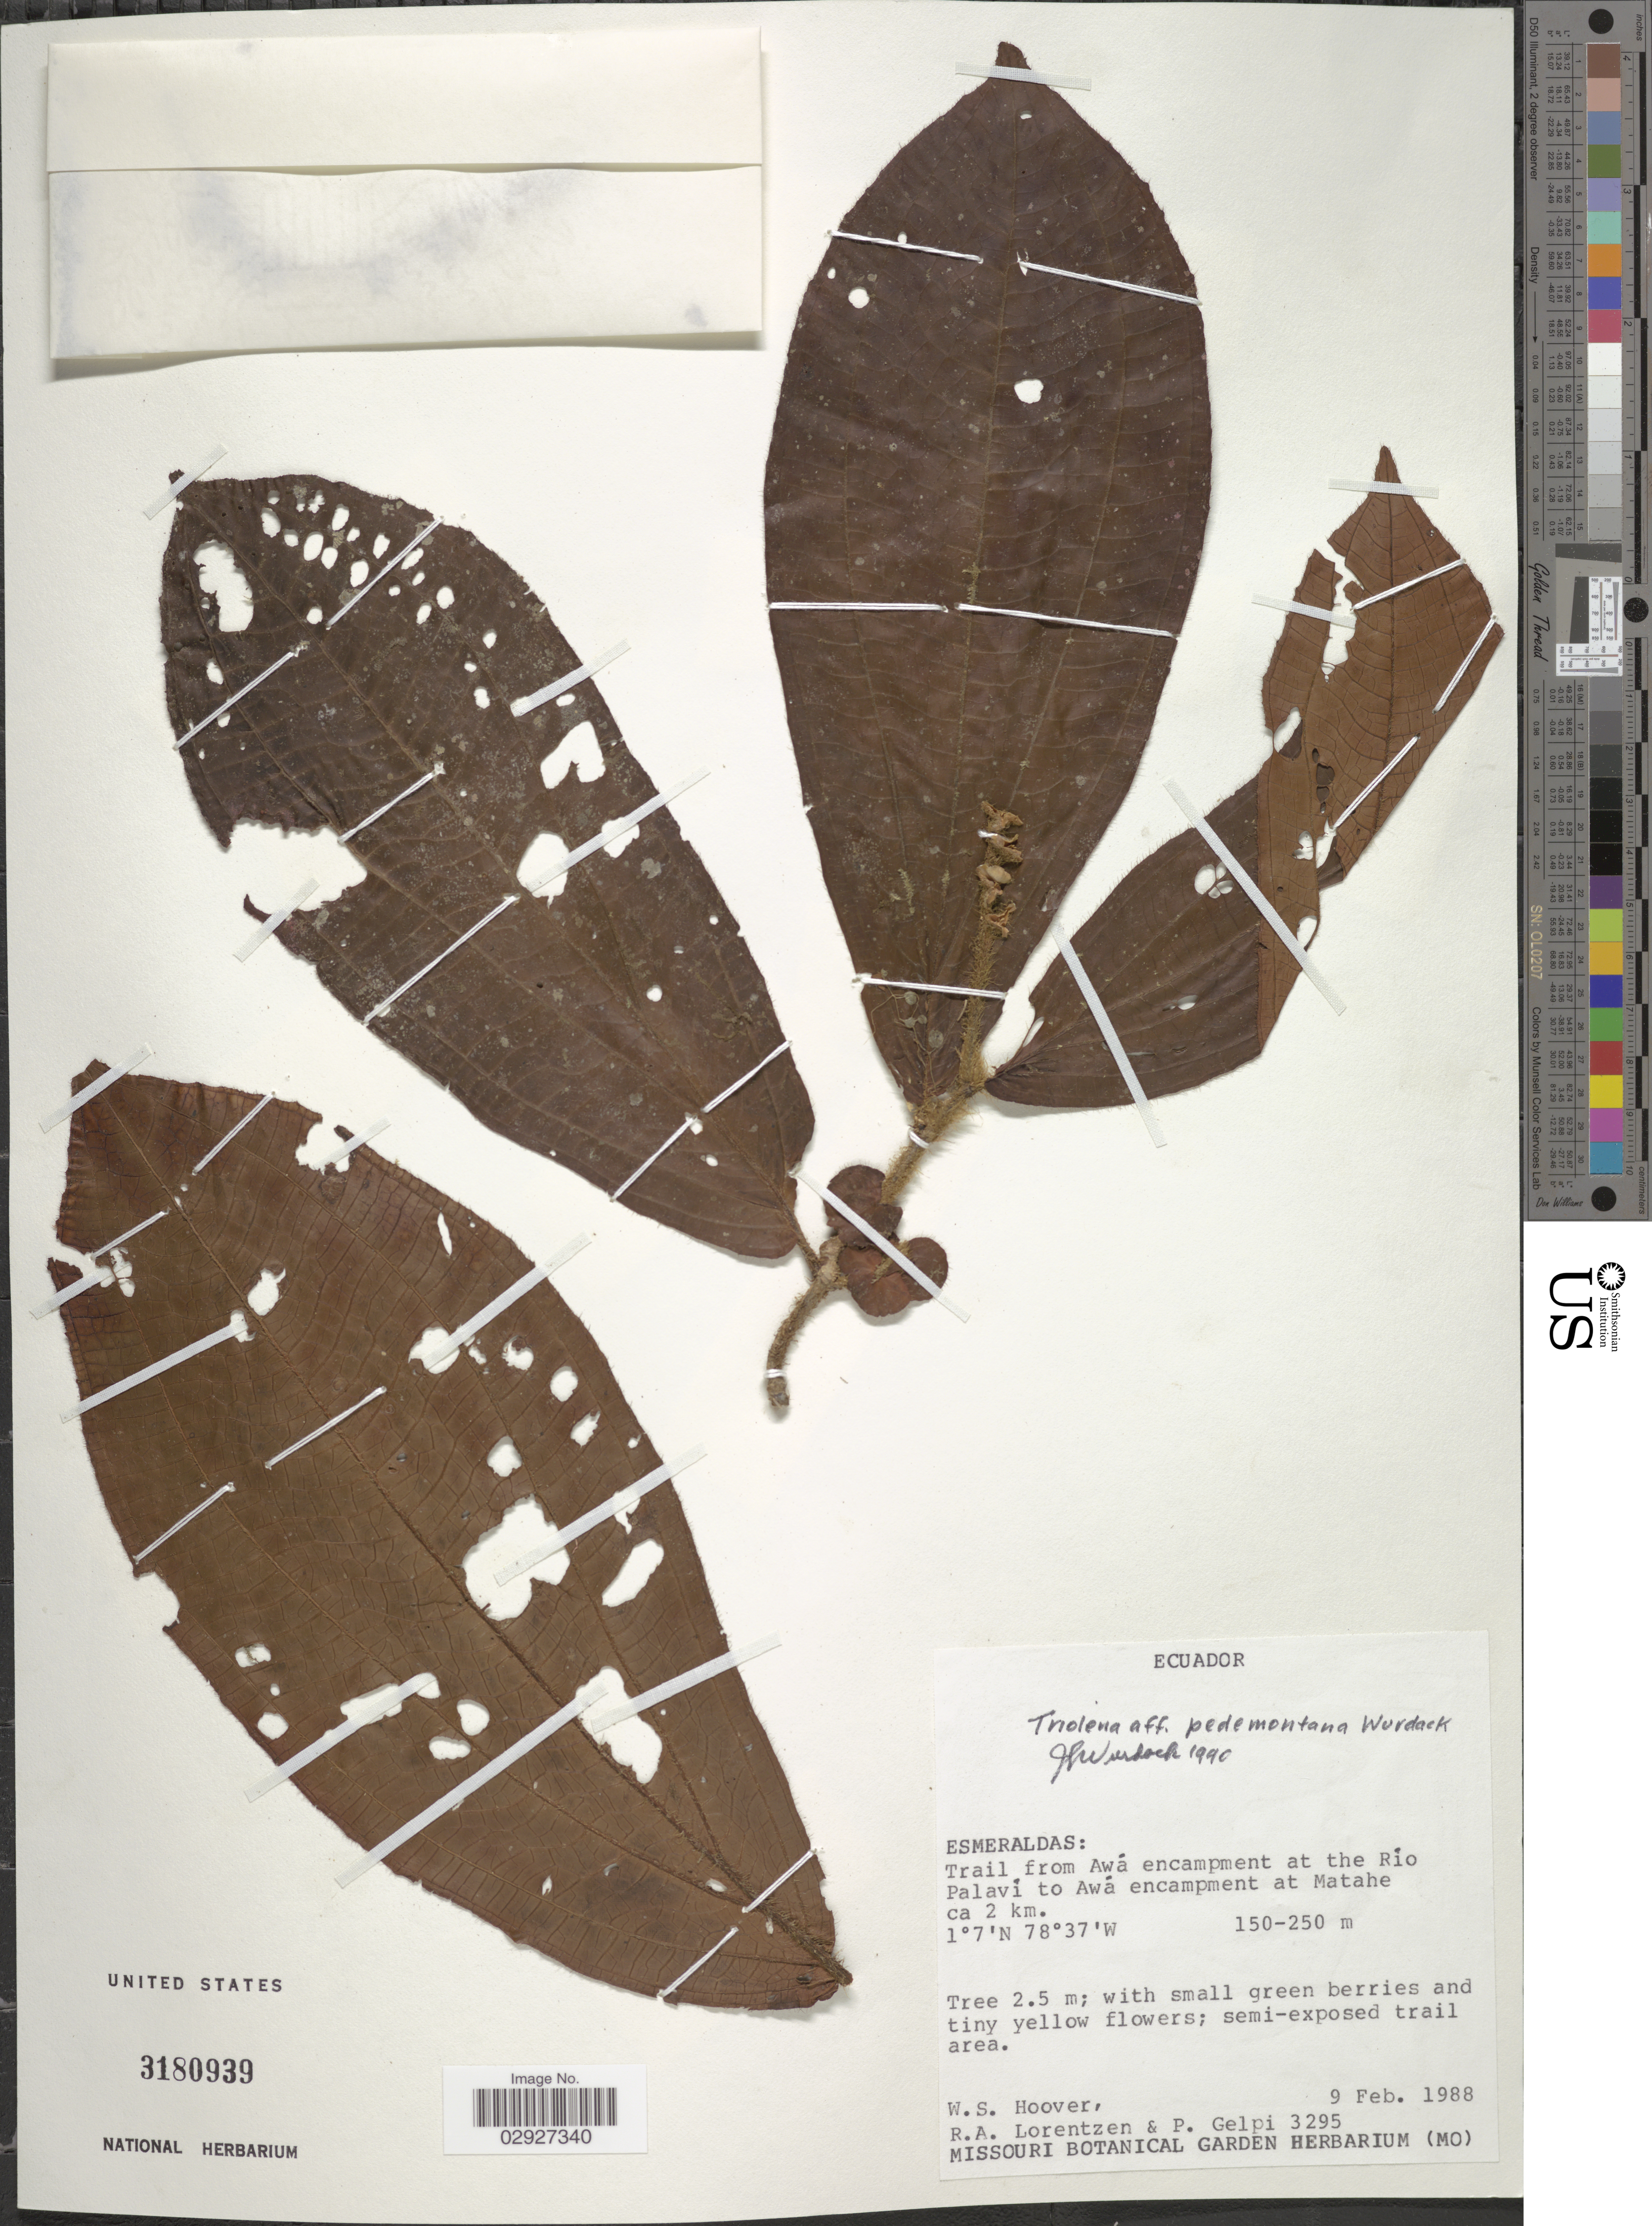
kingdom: Plantae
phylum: Tracheophyta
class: Magnoliopsida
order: Myrtales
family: Melastomataceae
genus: Triolena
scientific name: Triolena pedemontana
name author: Wurdack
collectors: W. S. Hoover, R. Lorentzen & P. Gelpi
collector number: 3295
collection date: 1988-02-09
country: Ecuador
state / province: Esmeraldas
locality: Trail from Awá encampment at the Rio Palavi to Awá encampment at Matahe ca 2 km.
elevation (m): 150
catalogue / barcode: US 3180939